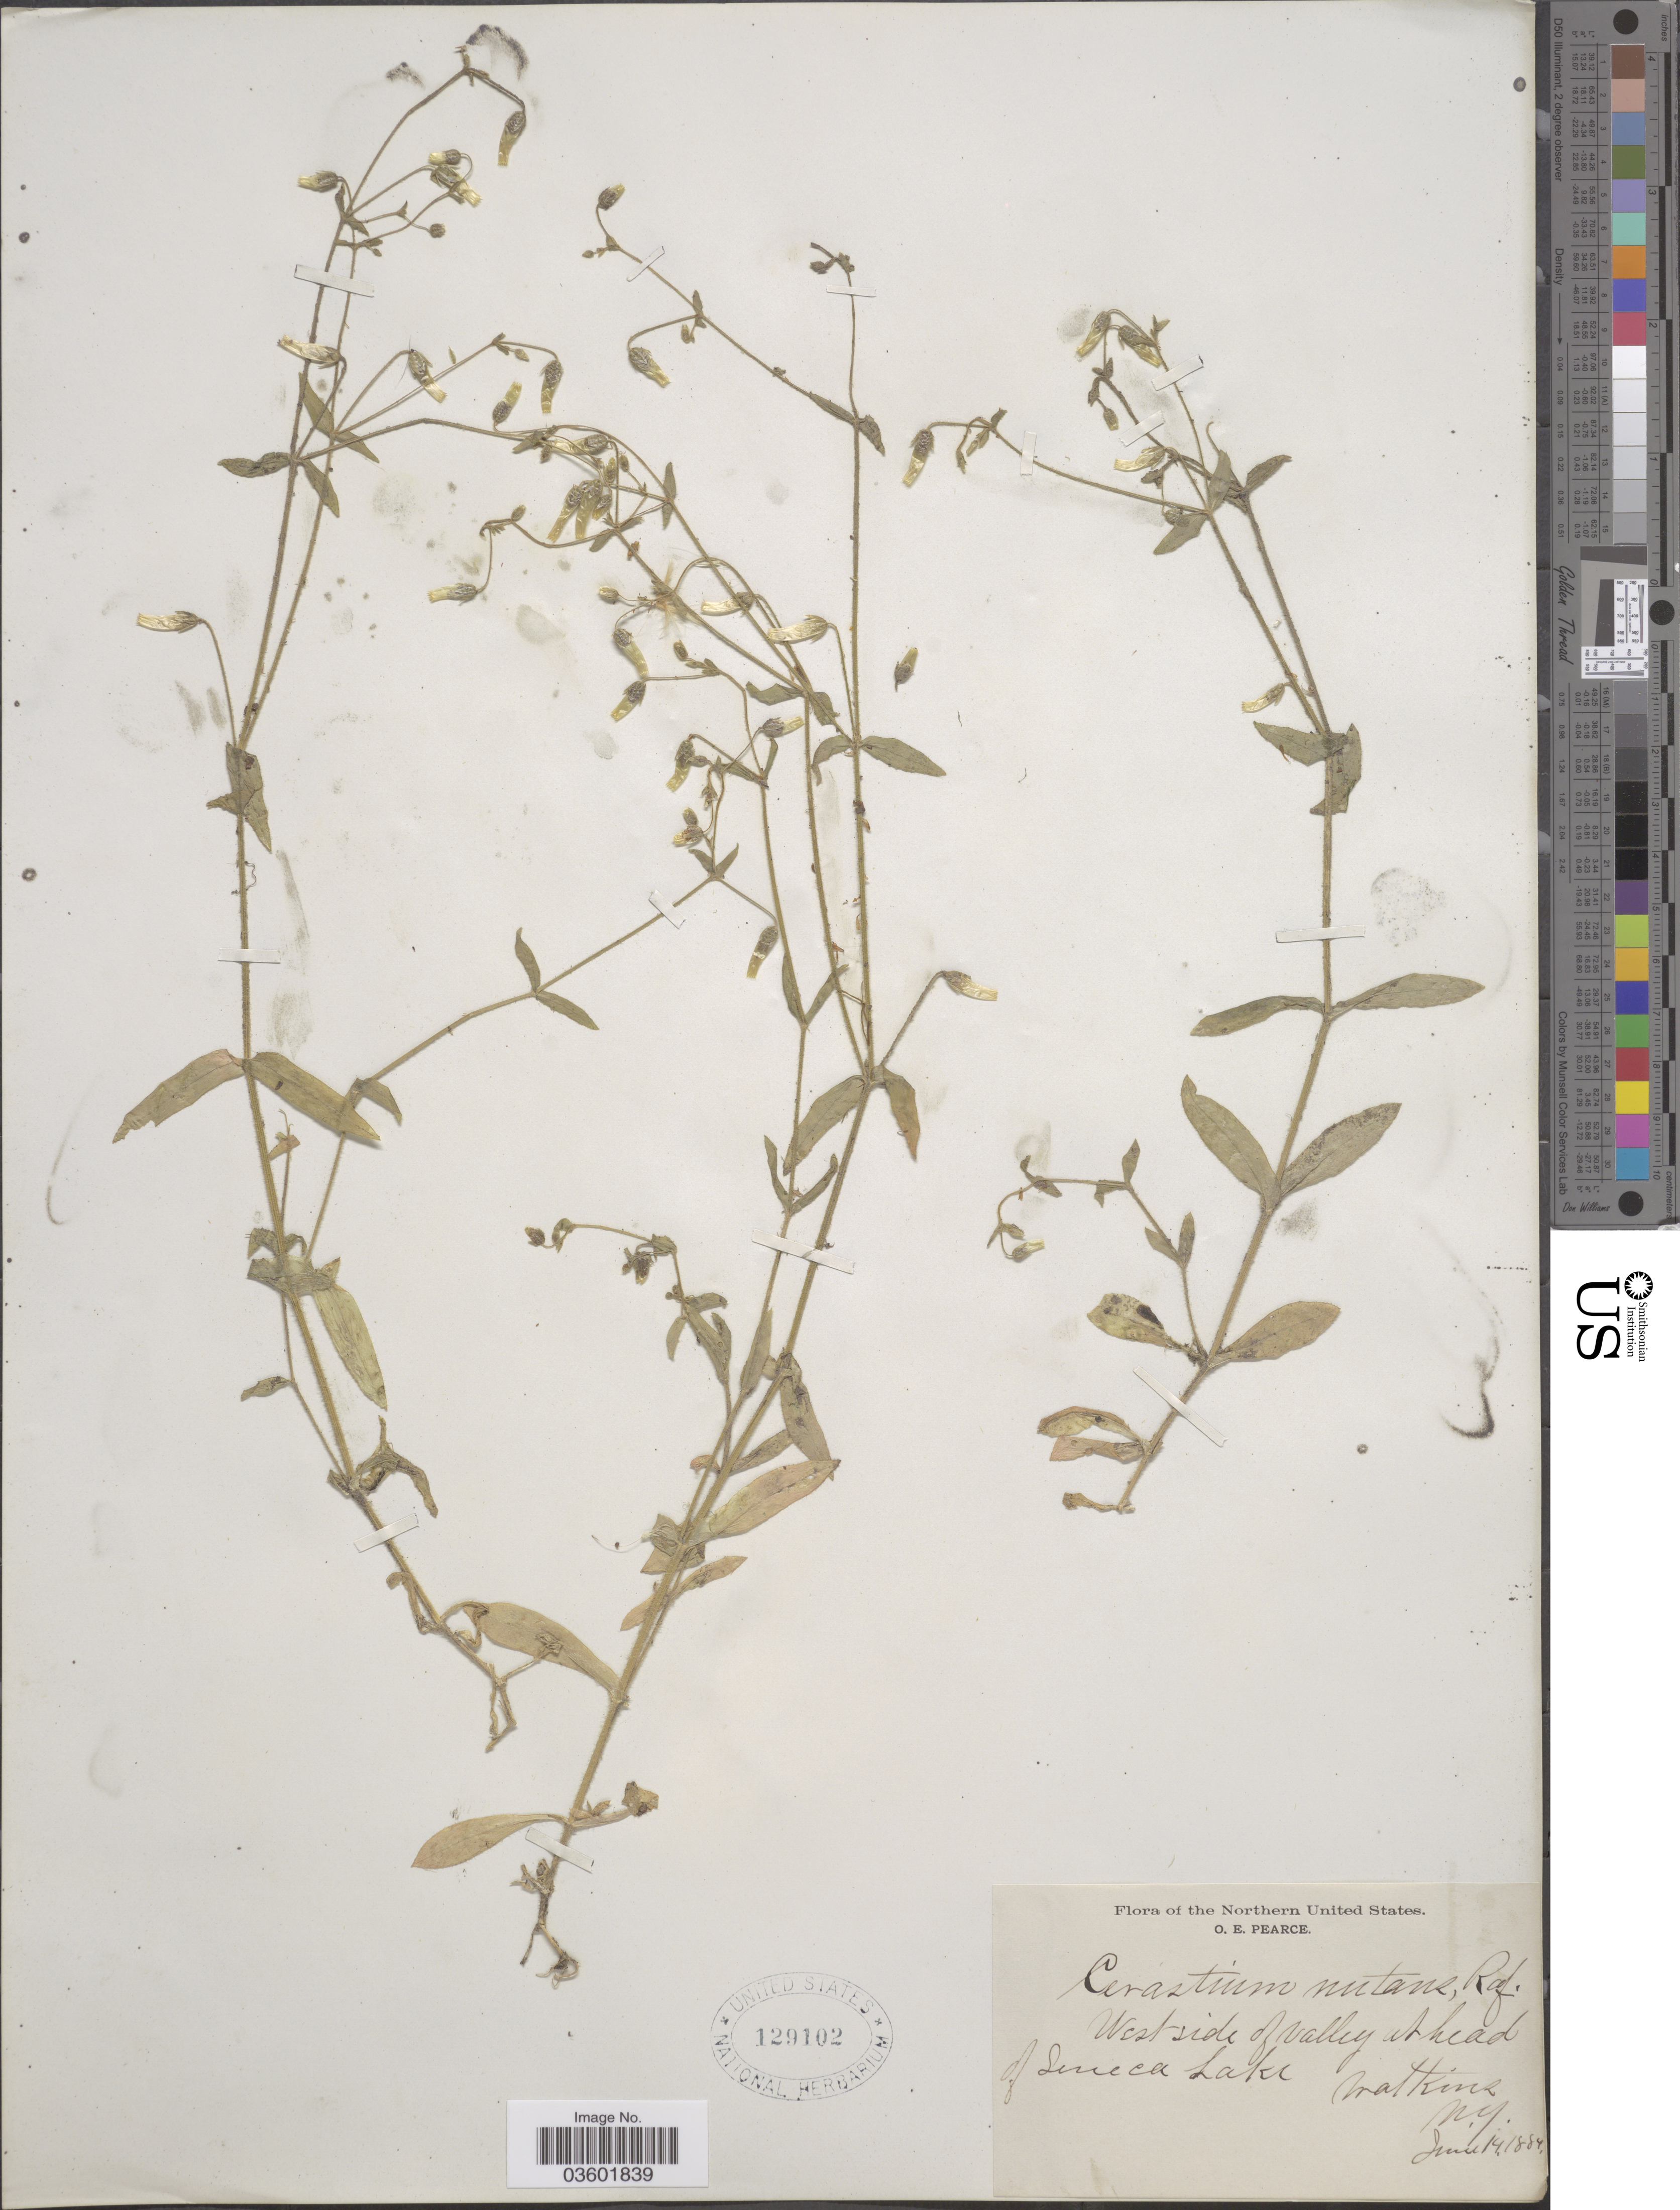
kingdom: Plantae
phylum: Tracheophyta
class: Magnoliopsida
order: Caryophyllales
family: Caryophyllaceae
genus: Cerastium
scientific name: Cerastium longipedunculatum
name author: Muhl.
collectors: O. E. Pearce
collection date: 1884-06-14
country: United States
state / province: New York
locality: Northern United States. West side of valley at head of Seneca Lake. Watkins.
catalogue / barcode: US 129102